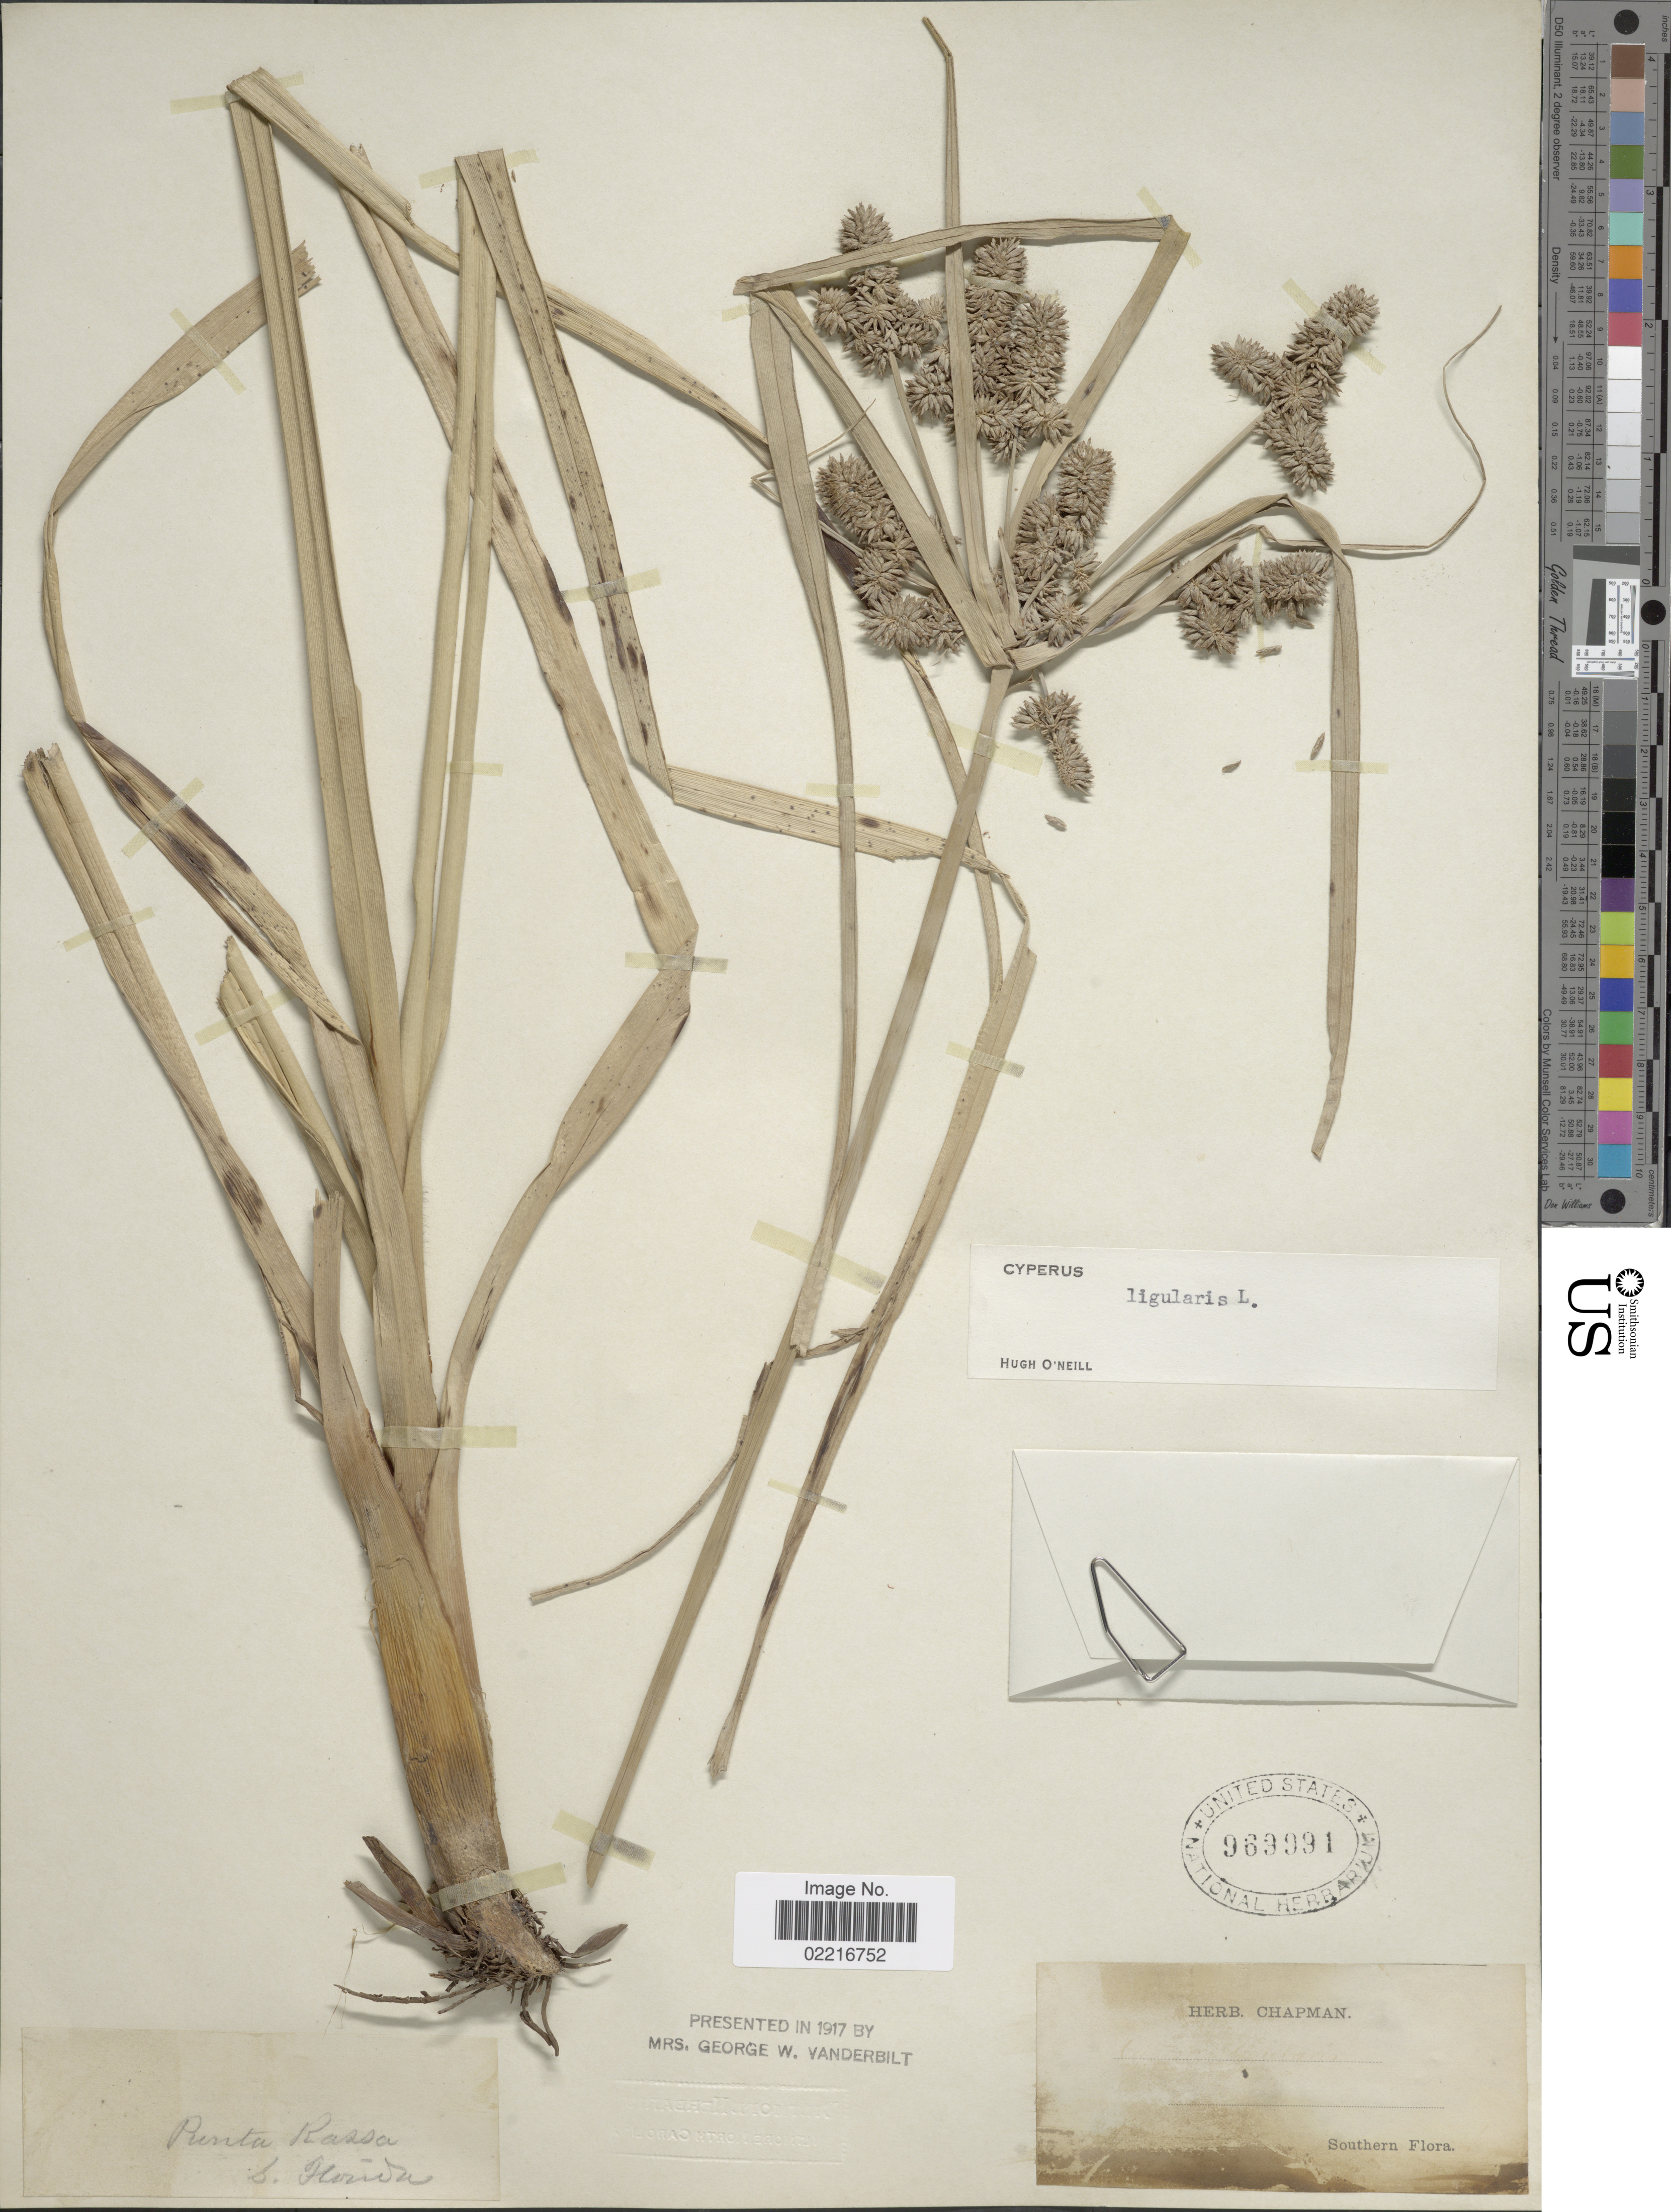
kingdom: Plantae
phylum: Tracheophyta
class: Liliopsida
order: Poales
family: Cyperaceae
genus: Cyperus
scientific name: Cyperus ligularis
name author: L.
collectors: ex herb. Chapman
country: United States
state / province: Florida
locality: Southern Florida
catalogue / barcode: US 969991